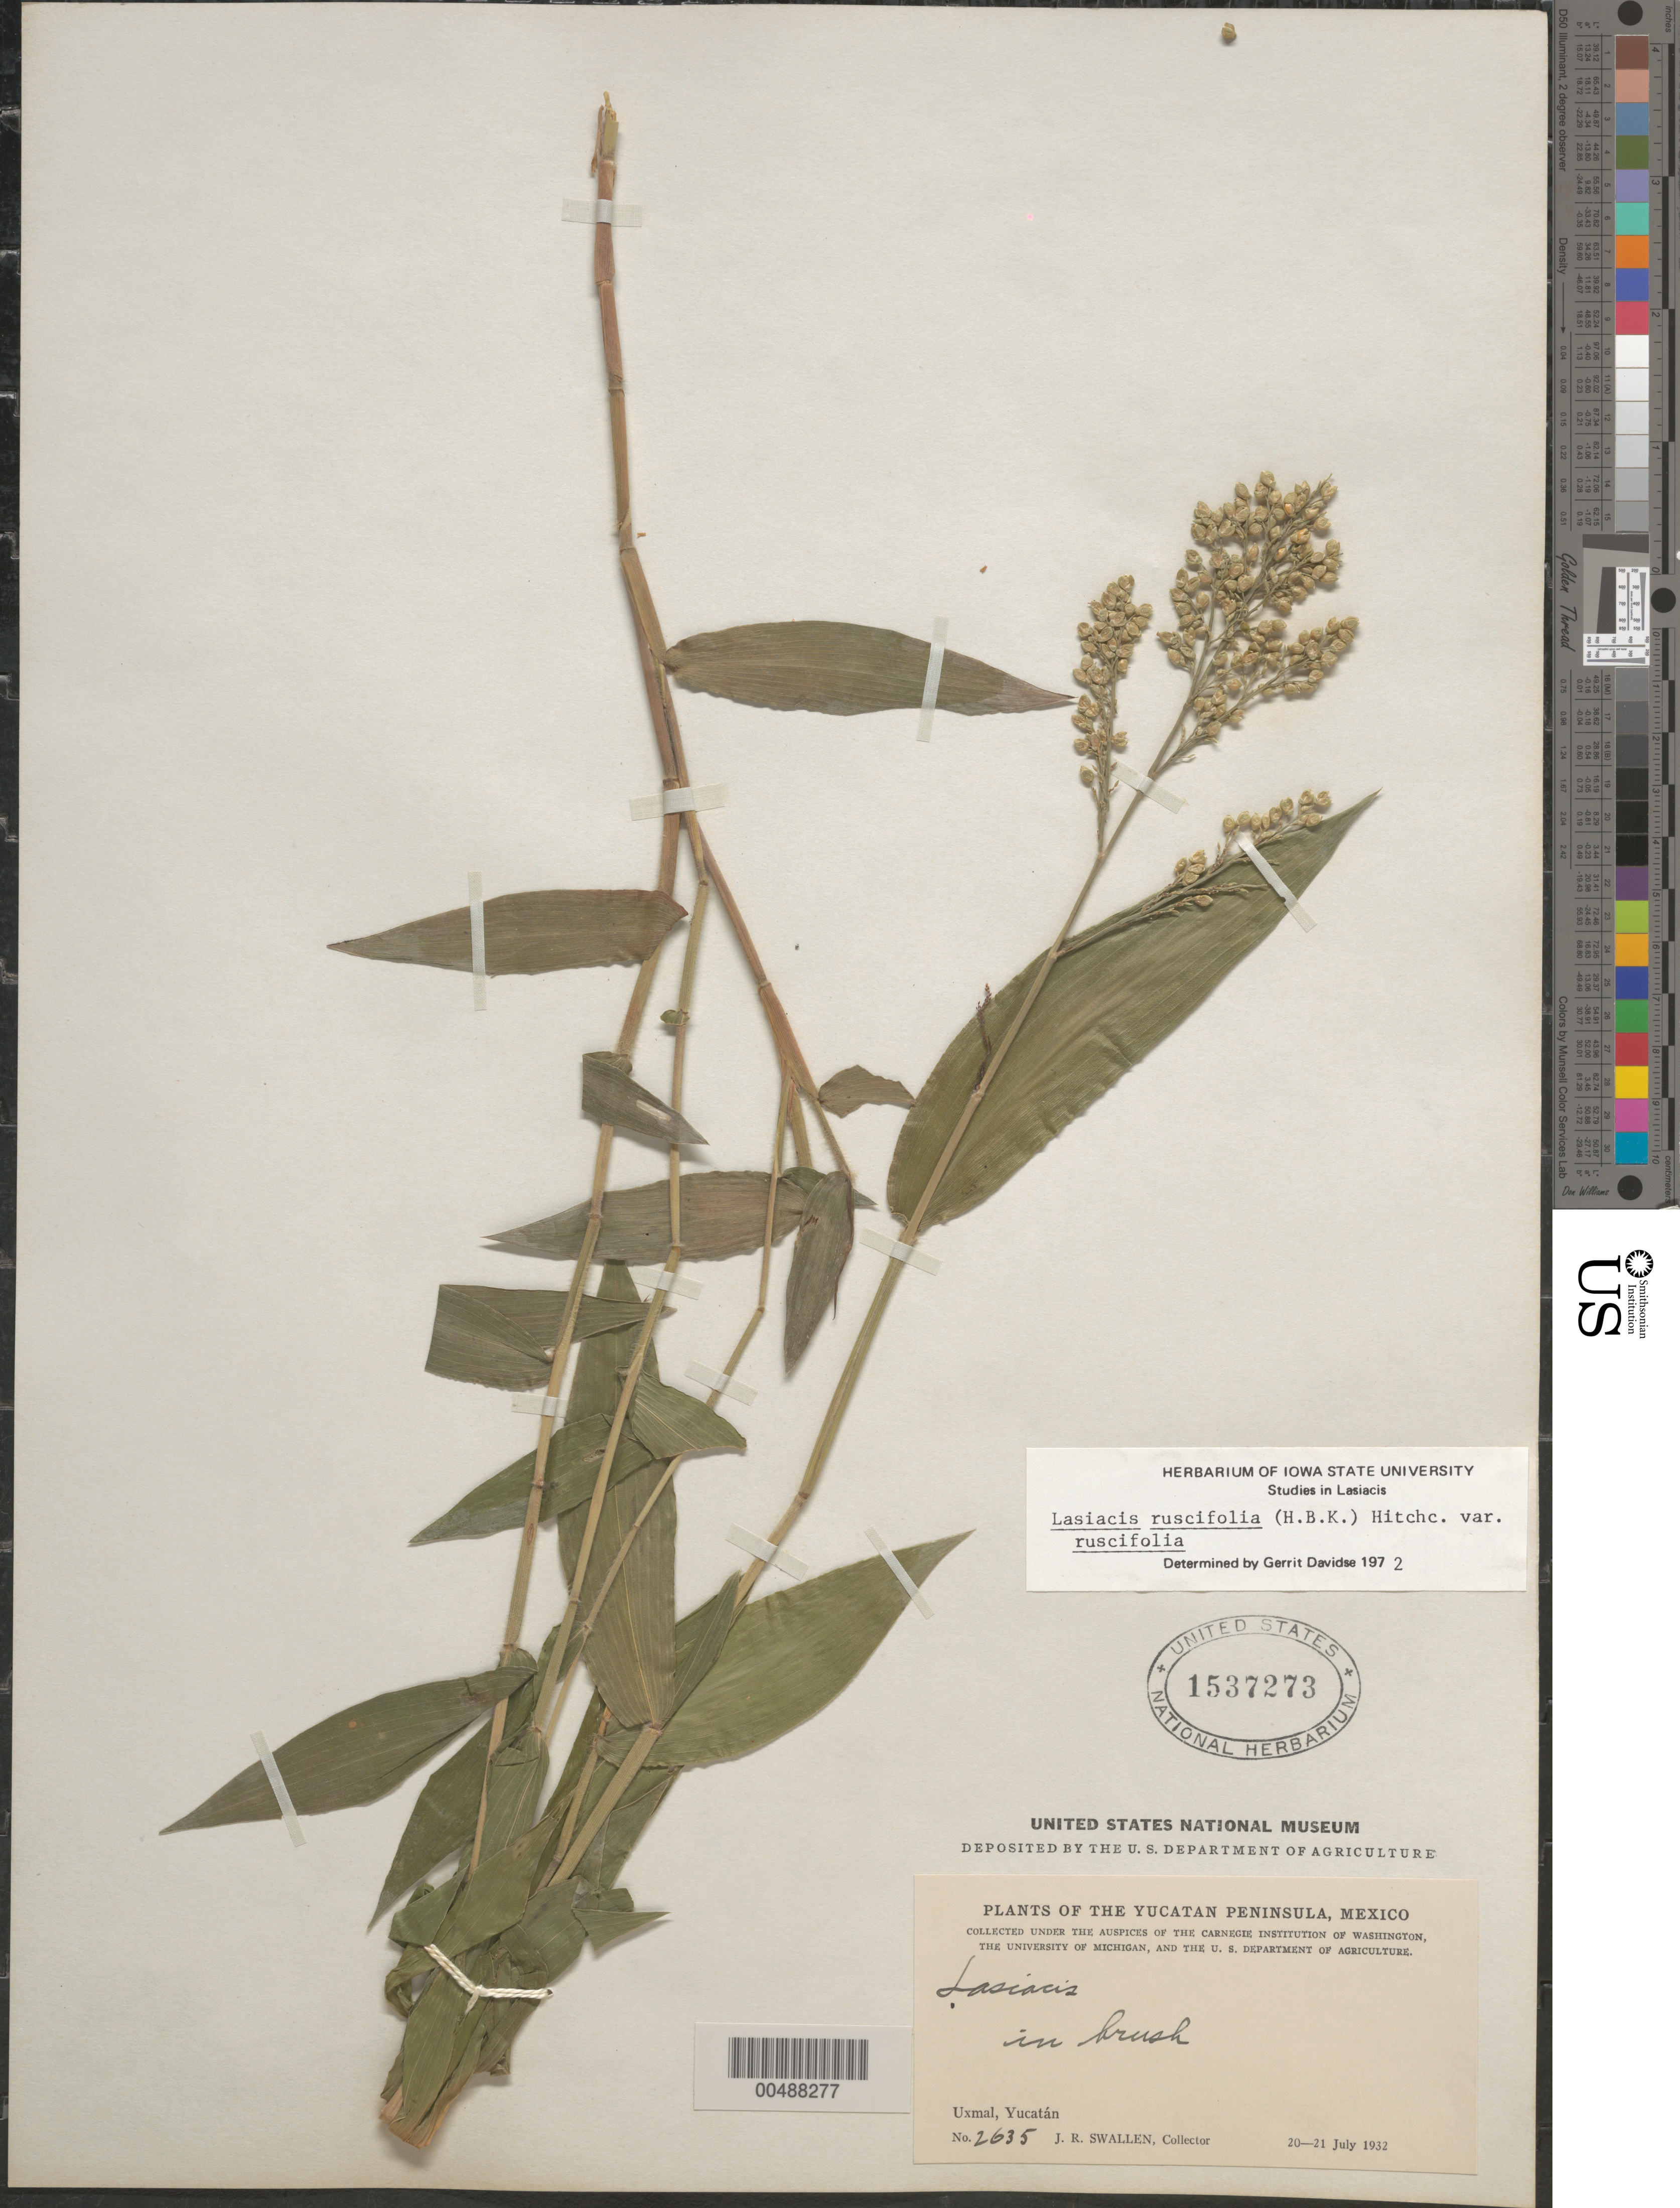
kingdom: Plantae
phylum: Tracheophyta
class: Liliopsida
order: Poales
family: Poaceae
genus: Lasiacis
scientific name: Lasiacis ruscifolia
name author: (Kunth) Hitchc.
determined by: Davidse, Gerrit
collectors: J. R. Swallen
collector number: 2635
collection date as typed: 20 Jul 1932 to 21 Jul 1932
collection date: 1932-07-20/1932-07-21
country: Mexico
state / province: Yucatan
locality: Yucatan Peninsula, Uxmal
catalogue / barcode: US 1537273